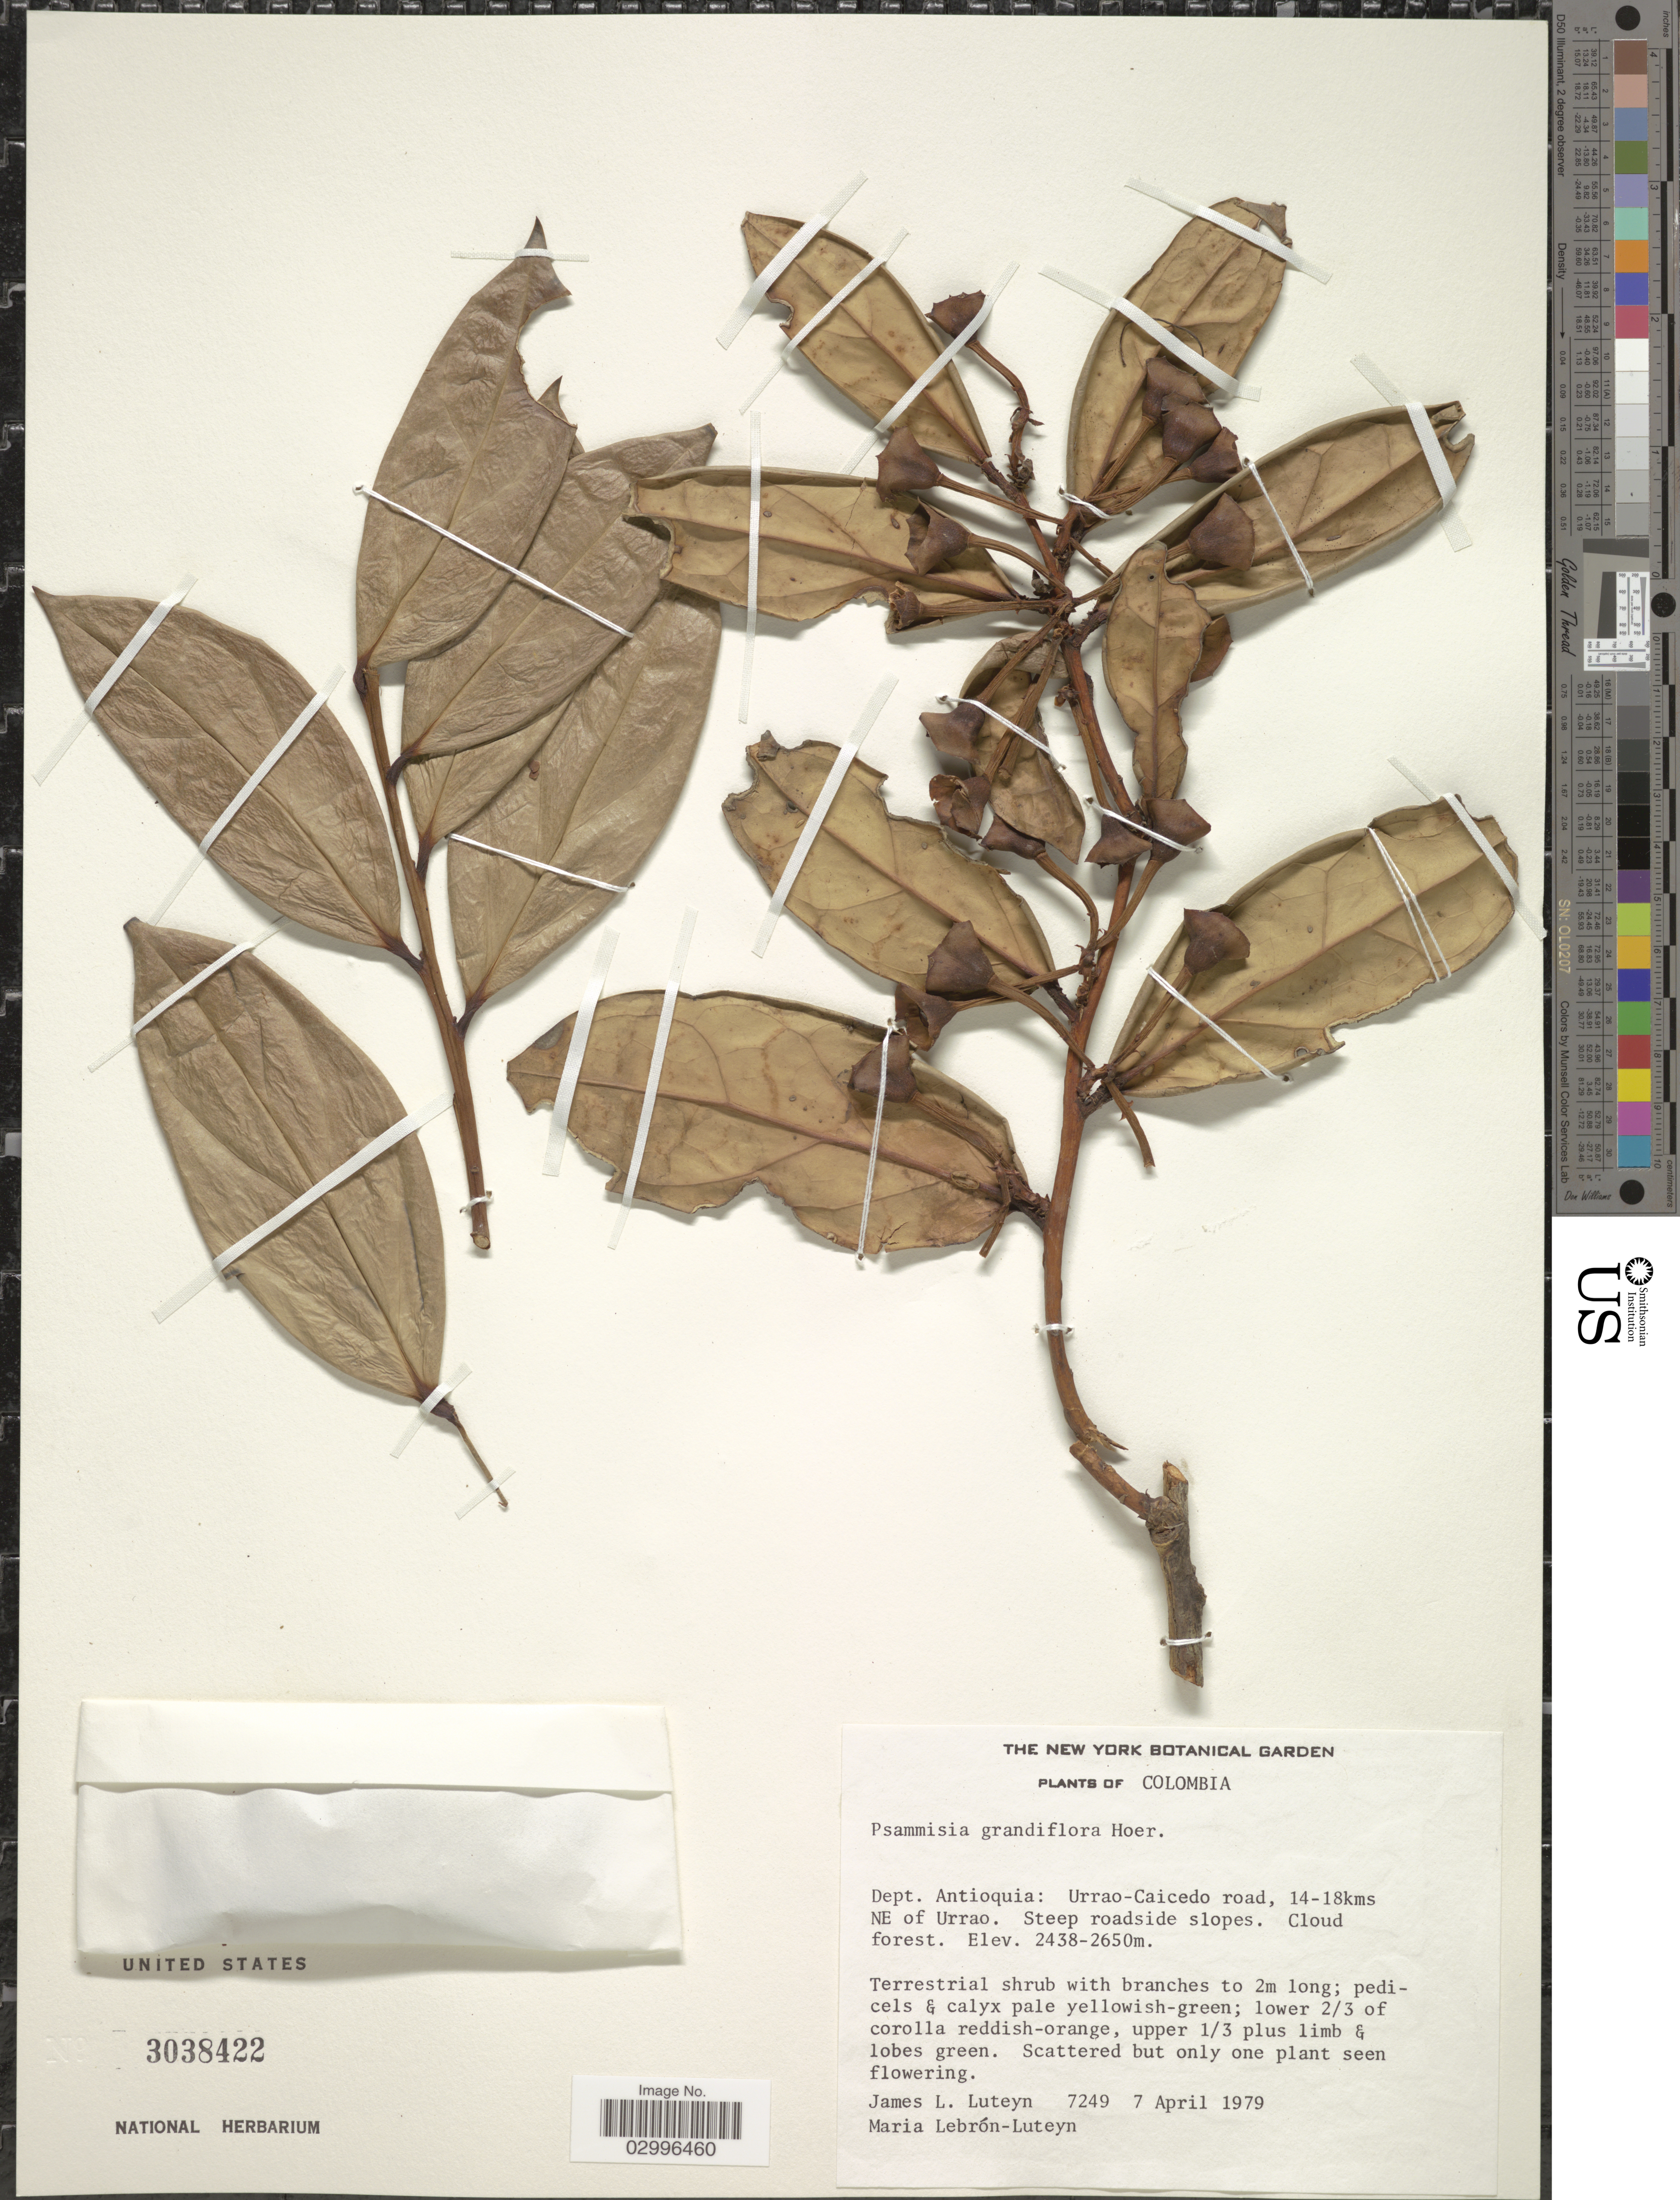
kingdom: Plantae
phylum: Tracheophyta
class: Magnoliopsida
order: Ericales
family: Ericaceae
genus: Psammisia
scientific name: Psammisia grandiflora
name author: Hoerold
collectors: J. L. Luteyn & M. L. Lebrón-Luteyn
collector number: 7249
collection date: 1979-04-07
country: Colombia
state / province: Antioquia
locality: Dept. Antioquia: Urrao-Caicedo road, 14-18kms NE of Urrao.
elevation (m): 2438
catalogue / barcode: US 3038422